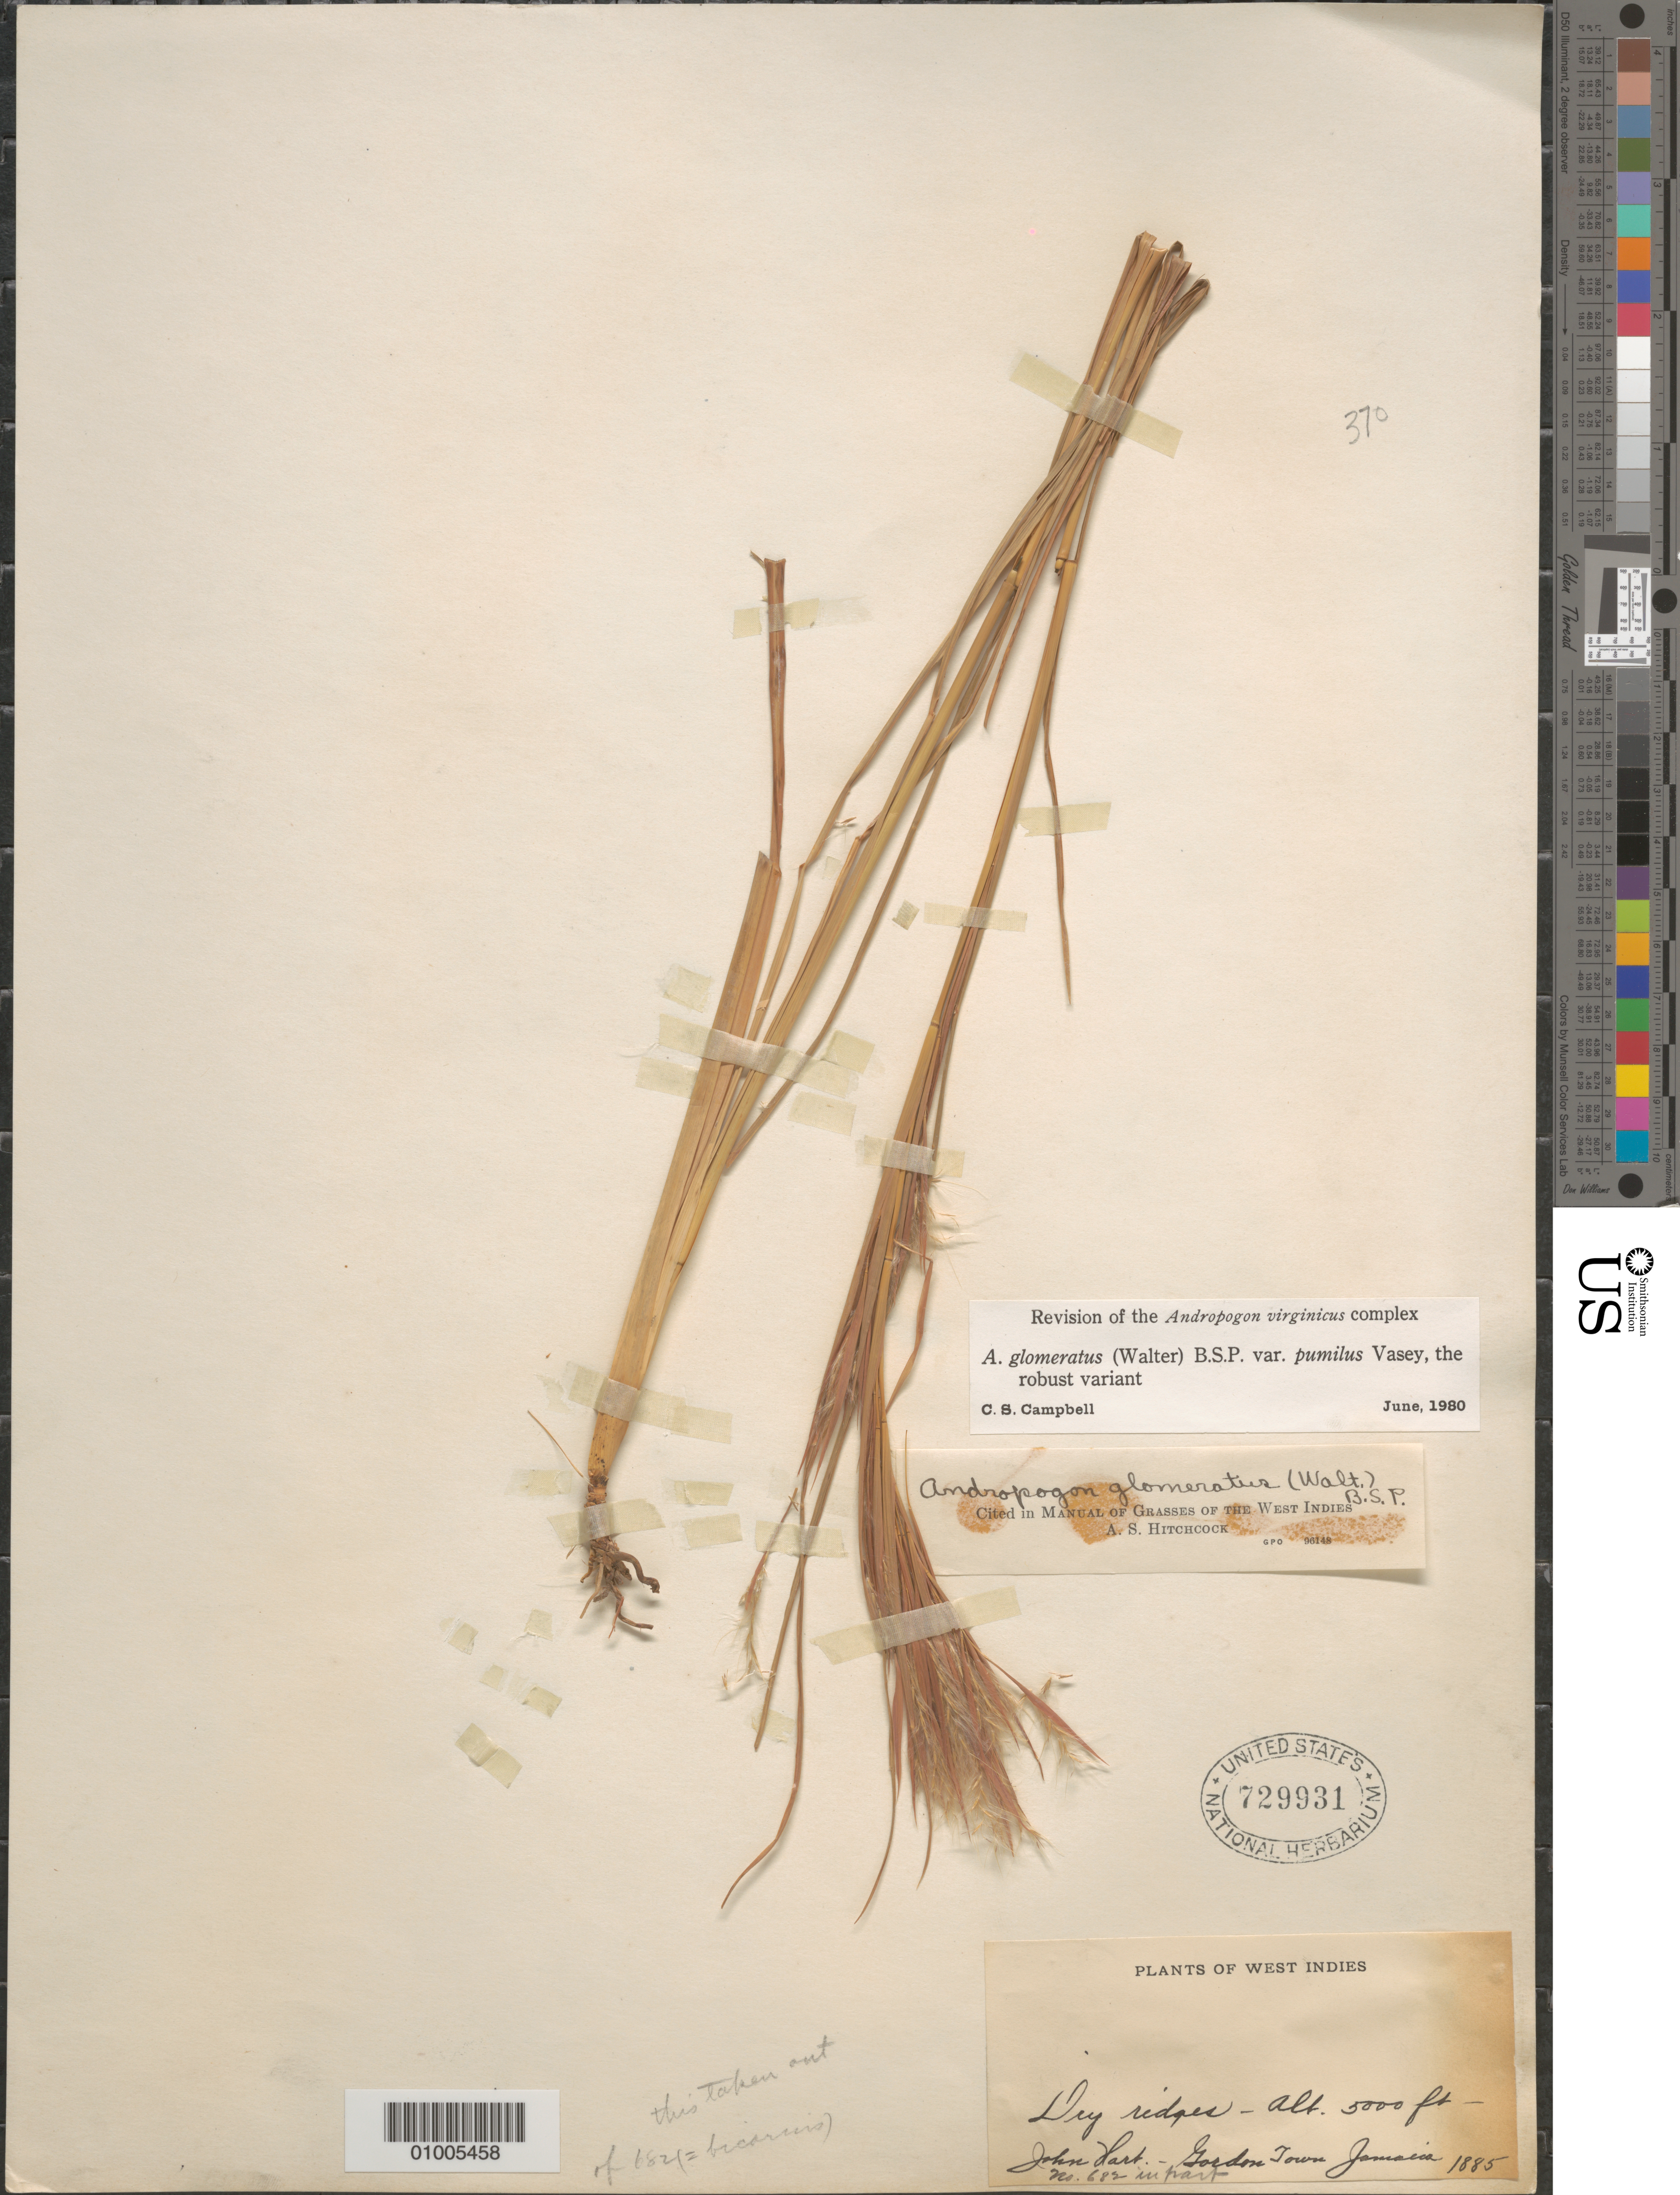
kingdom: Plantae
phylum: Tracheophyta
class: Liliopsida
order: Poales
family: Poaceae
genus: Andropogon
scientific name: Andropogon glomeratus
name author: (Walter) Britton, Stearns & Poggenb.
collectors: J. Hart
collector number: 682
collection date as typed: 1885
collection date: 1885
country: Jamaica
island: Jamaica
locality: Dry ridges. Gordon Town.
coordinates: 0 N, 0 E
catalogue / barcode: US 729931